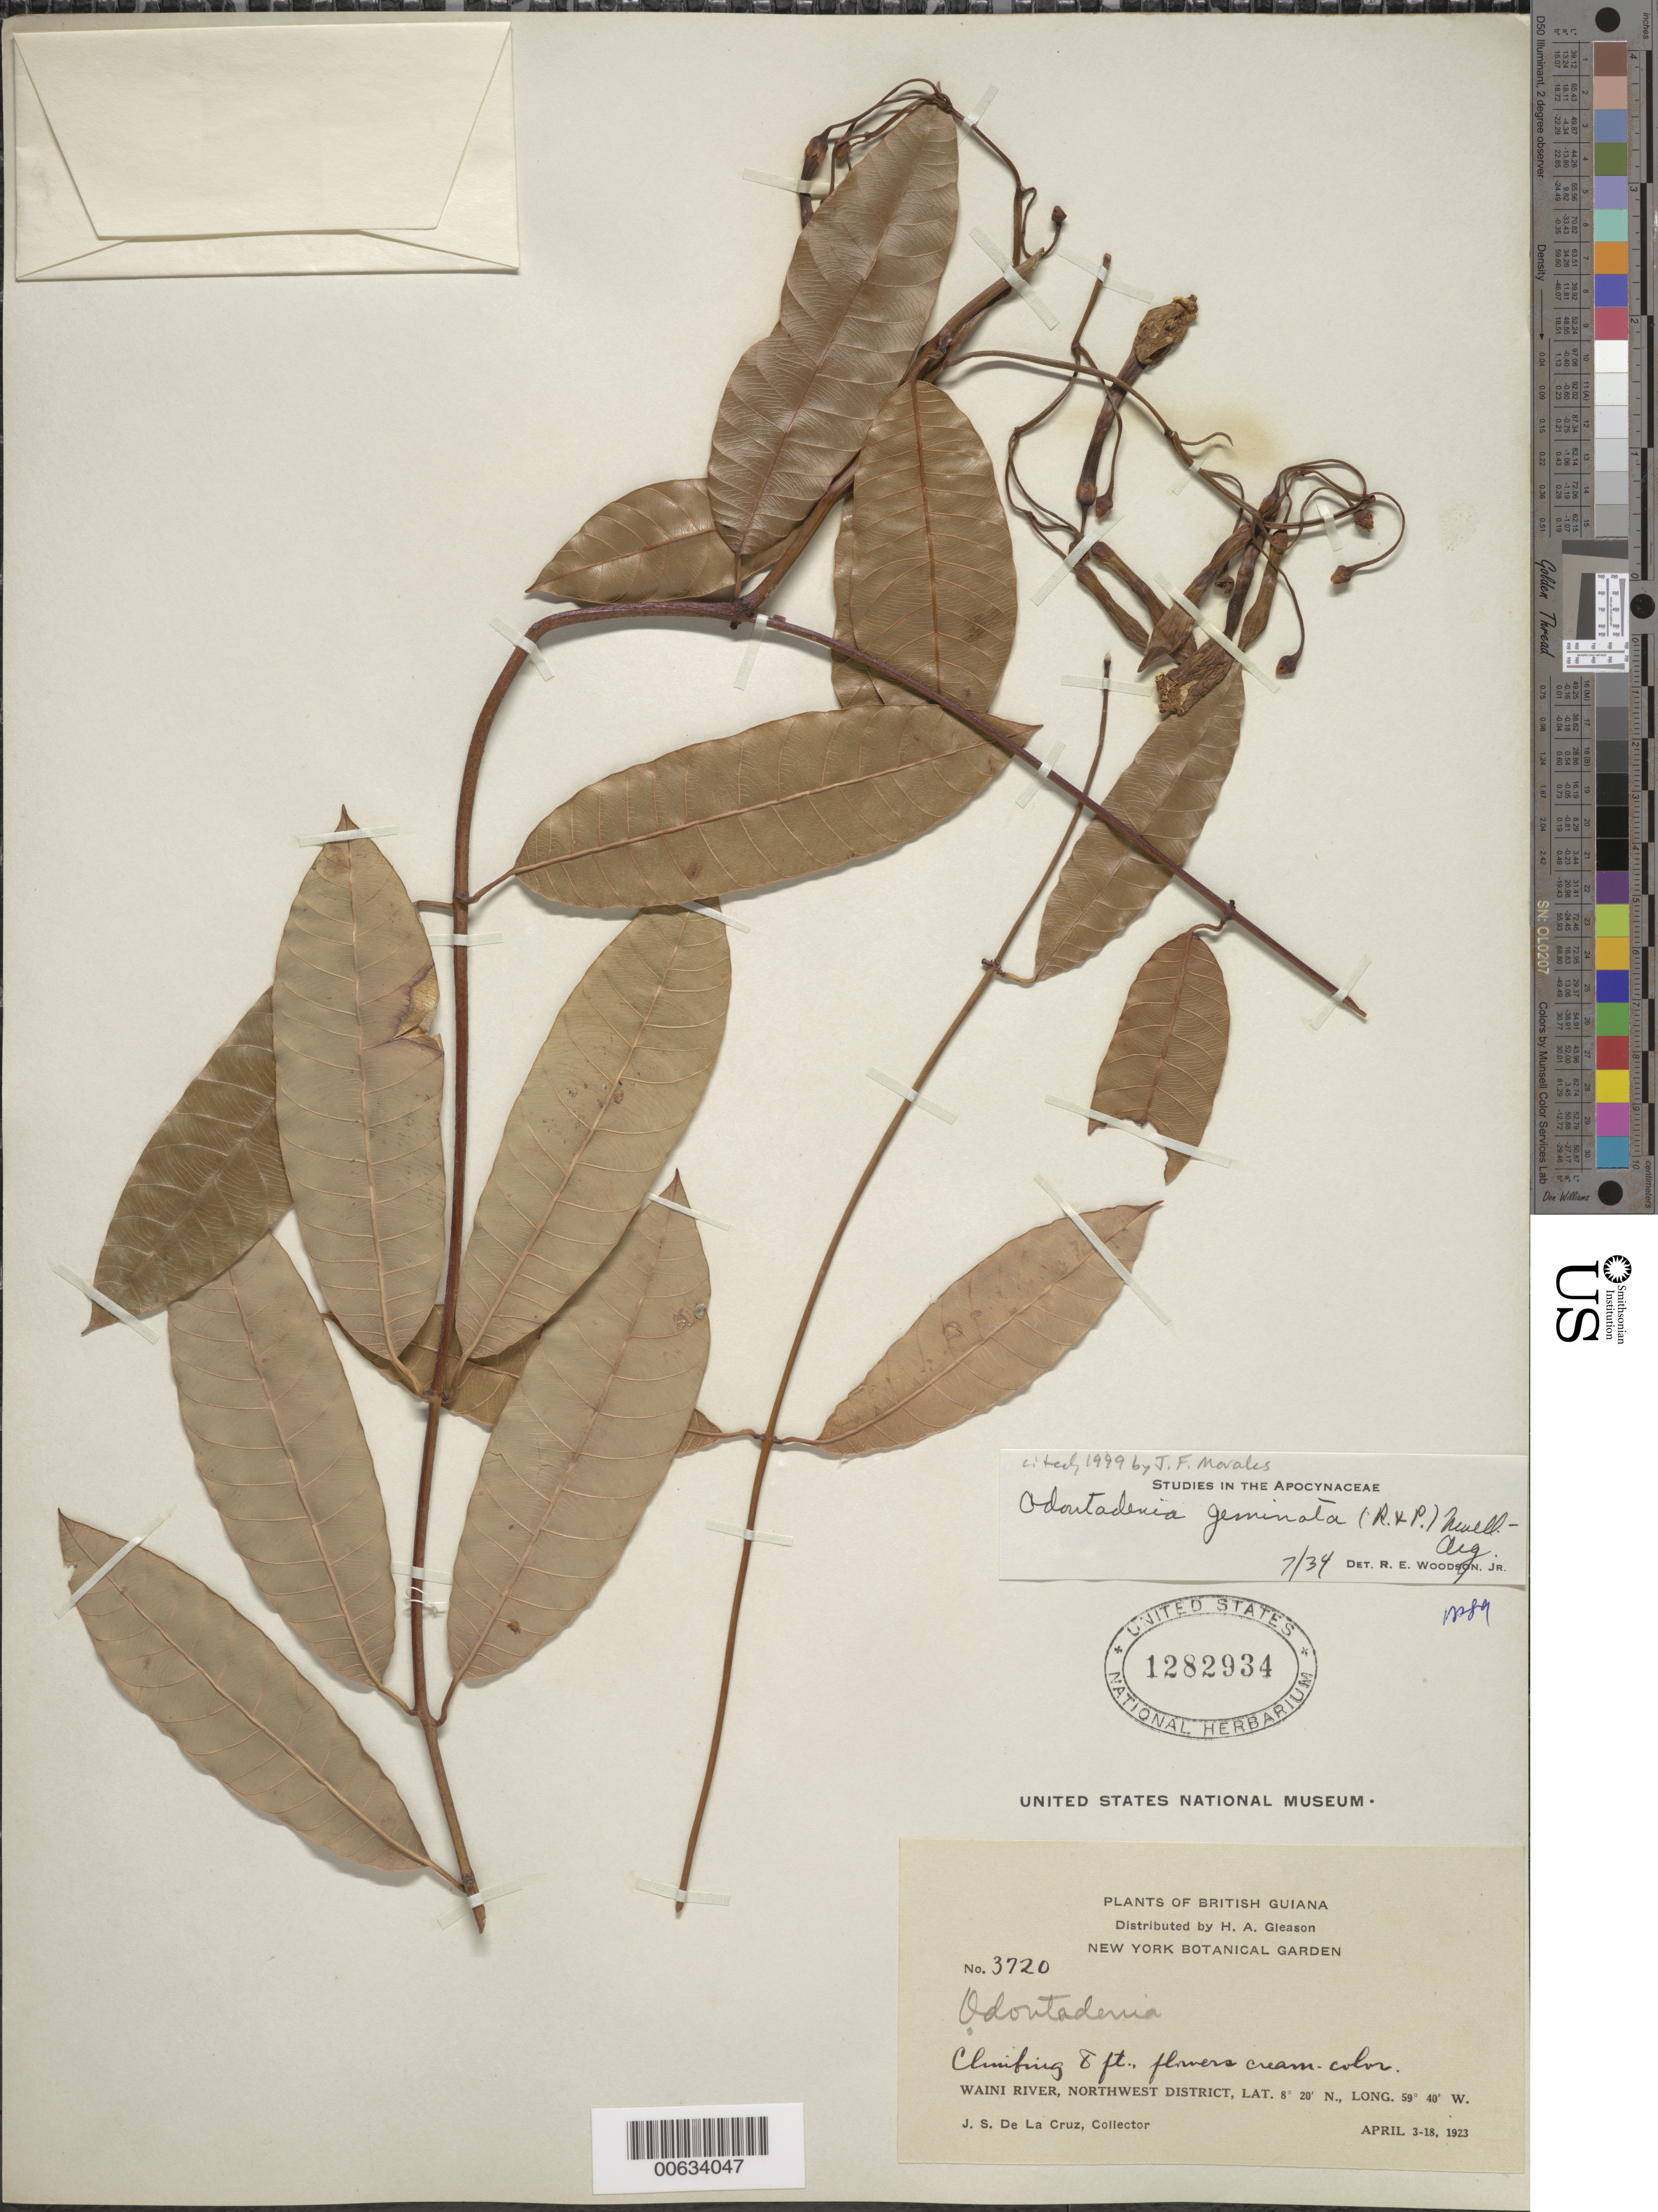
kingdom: Plantae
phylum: Tracheophyta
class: Magnoliopsida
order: Gentianales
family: Apocynaceae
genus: Odontadenia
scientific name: Odontadenia geminata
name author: (Hoffmanns. ex Roem. & Schult.) Müll. Arg.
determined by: Woodson, R. E., Jr.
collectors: J. S. de la Cruz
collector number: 3720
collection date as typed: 3-Apr-23 to 18-Apr-23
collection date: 1923-04-03/1923-04-18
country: Guyana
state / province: Barima-Waini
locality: Waini R., NW District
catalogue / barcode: US 1282934